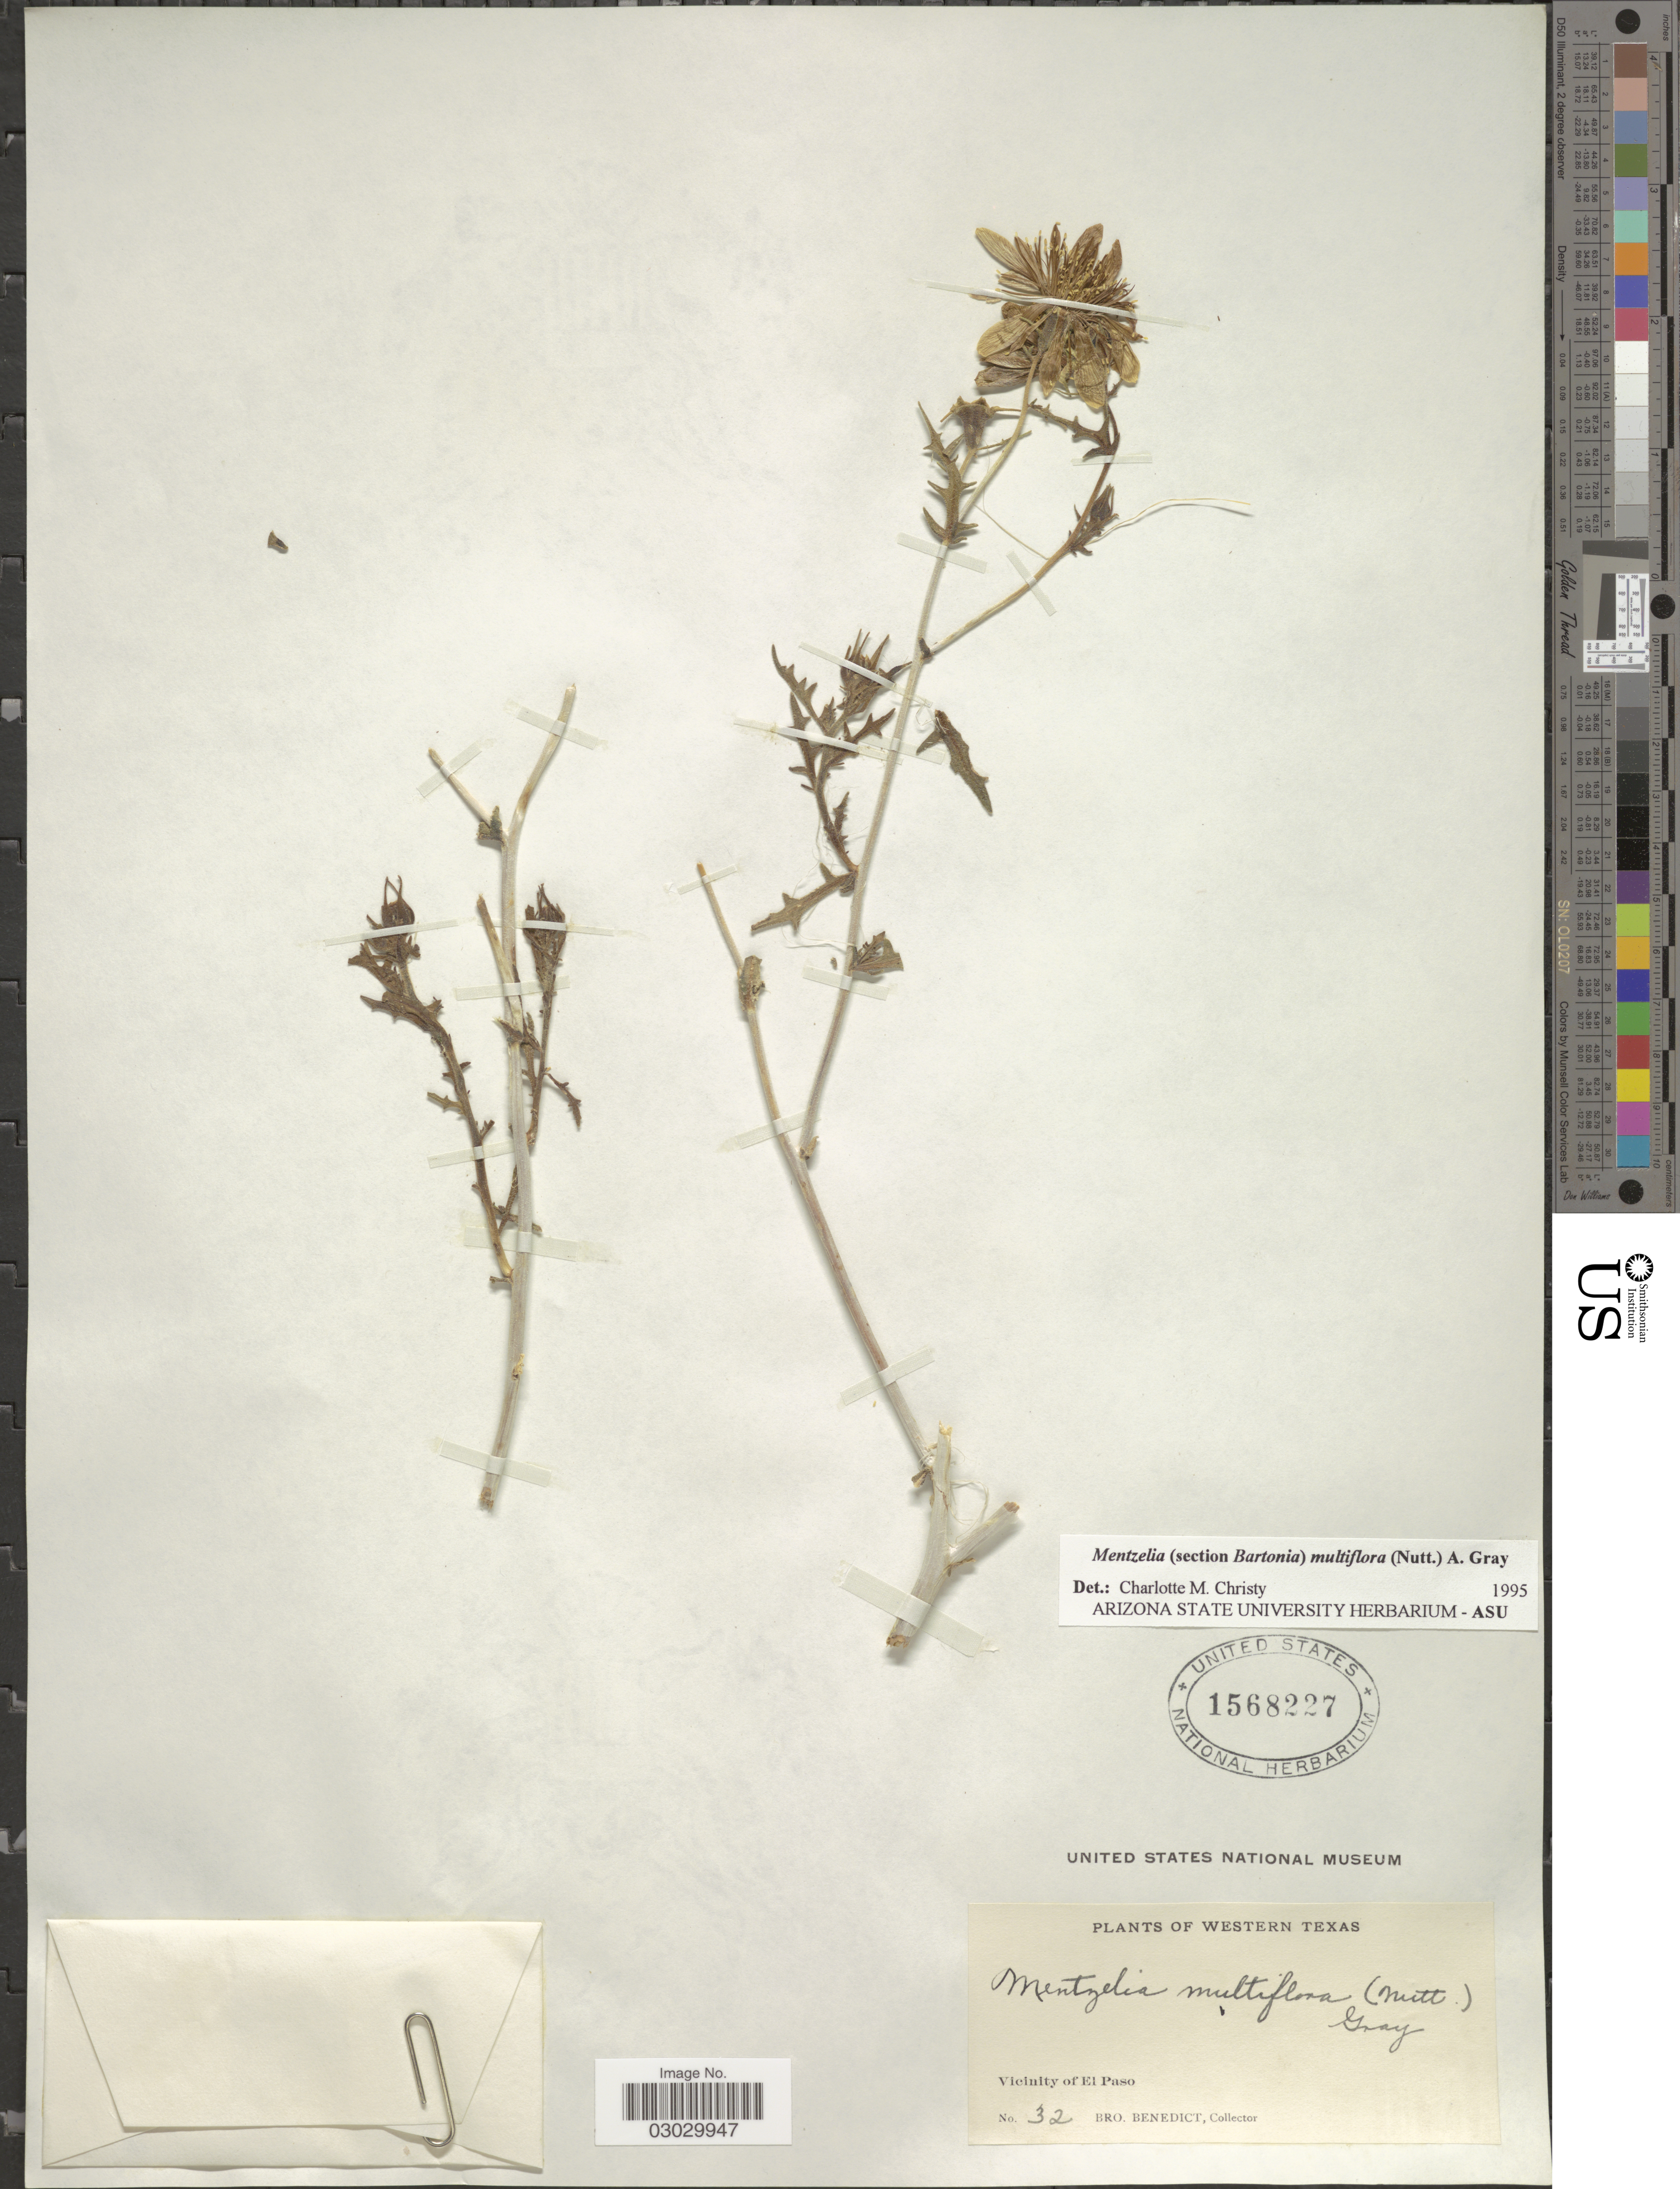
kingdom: Plantae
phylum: Tracheophyta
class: Magnoliopsida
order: Cornales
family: Loasaceae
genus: Mentzelia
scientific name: Mentzelia multiflora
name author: (Nutt.) A. Gray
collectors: Bro. Benedict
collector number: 32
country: United States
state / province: Texas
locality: Western Texas. Vicinity of El Paso.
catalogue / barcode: US 1568227